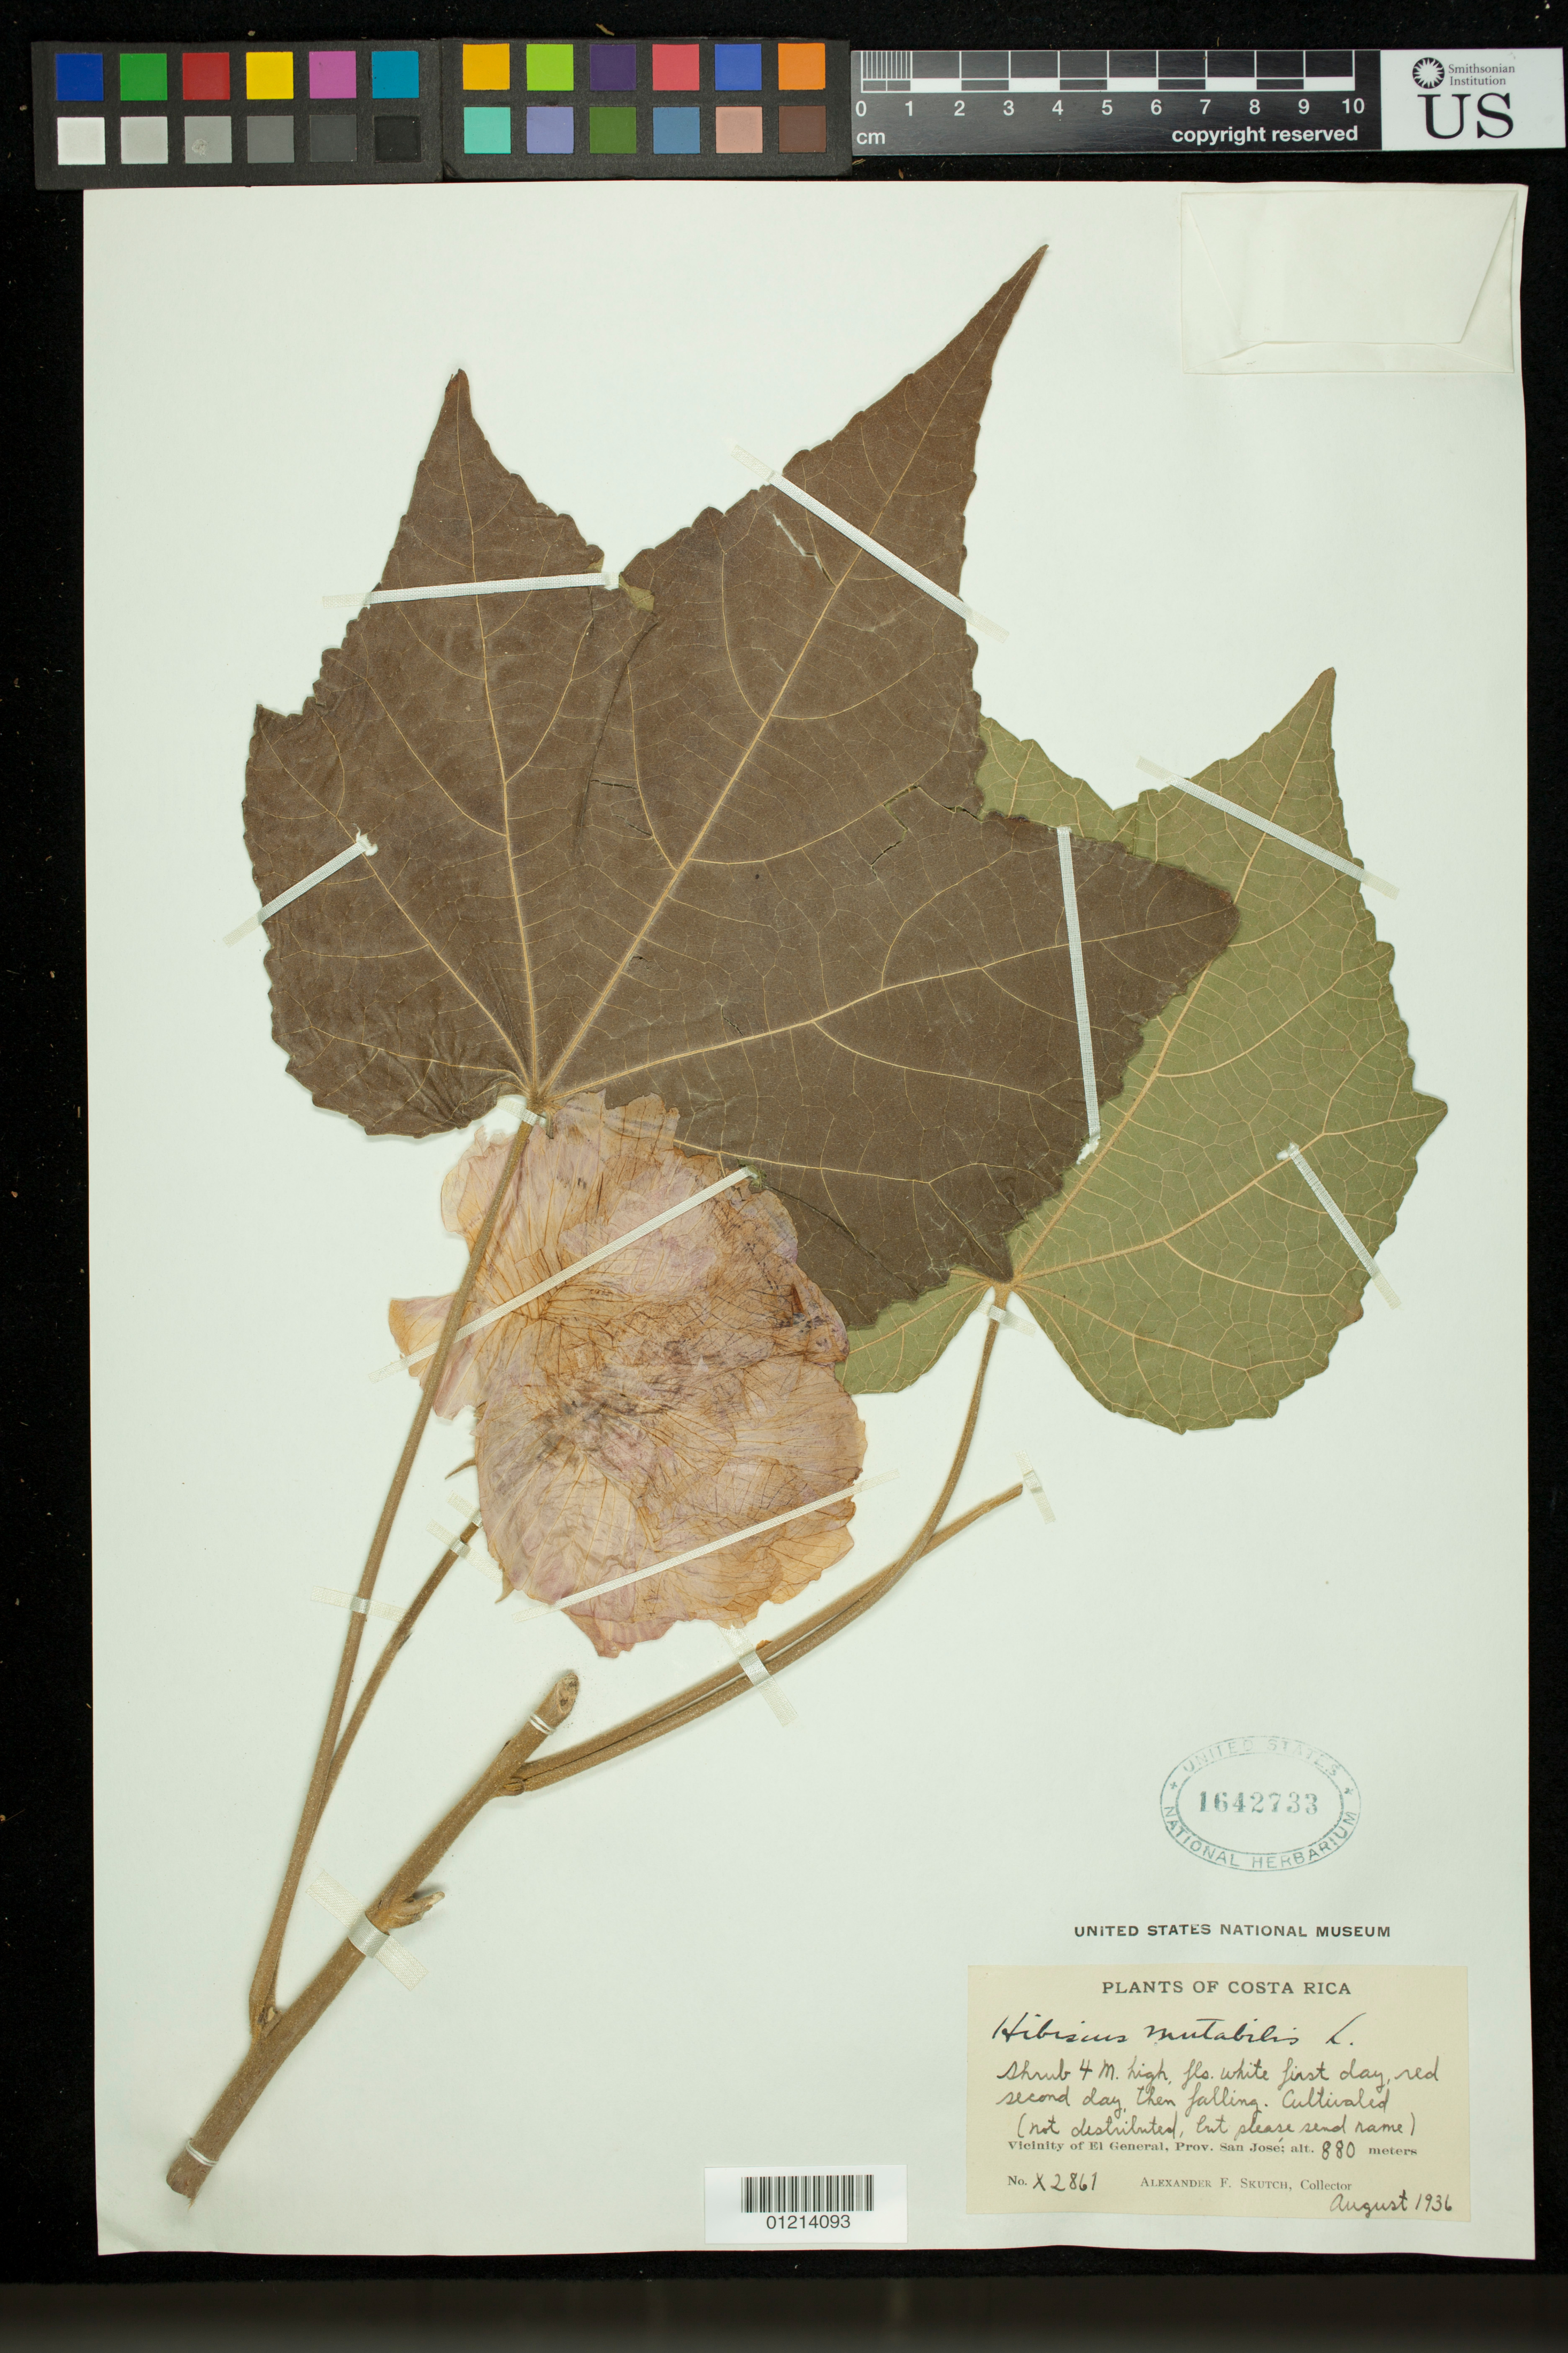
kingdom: Plantae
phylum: Tracheophyta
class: Magnoliopsida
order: Malvales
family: Malvaceae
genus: Hibiscus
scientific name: Hibiscus mutabilis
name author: L.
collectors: A. F. Skutch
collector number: X2861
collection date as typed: Aug 1936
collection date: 1936-08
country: Costa Rica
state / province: San José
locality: Vicinity of El General, Prov. San José.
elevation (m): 880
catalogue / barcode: US 1642733